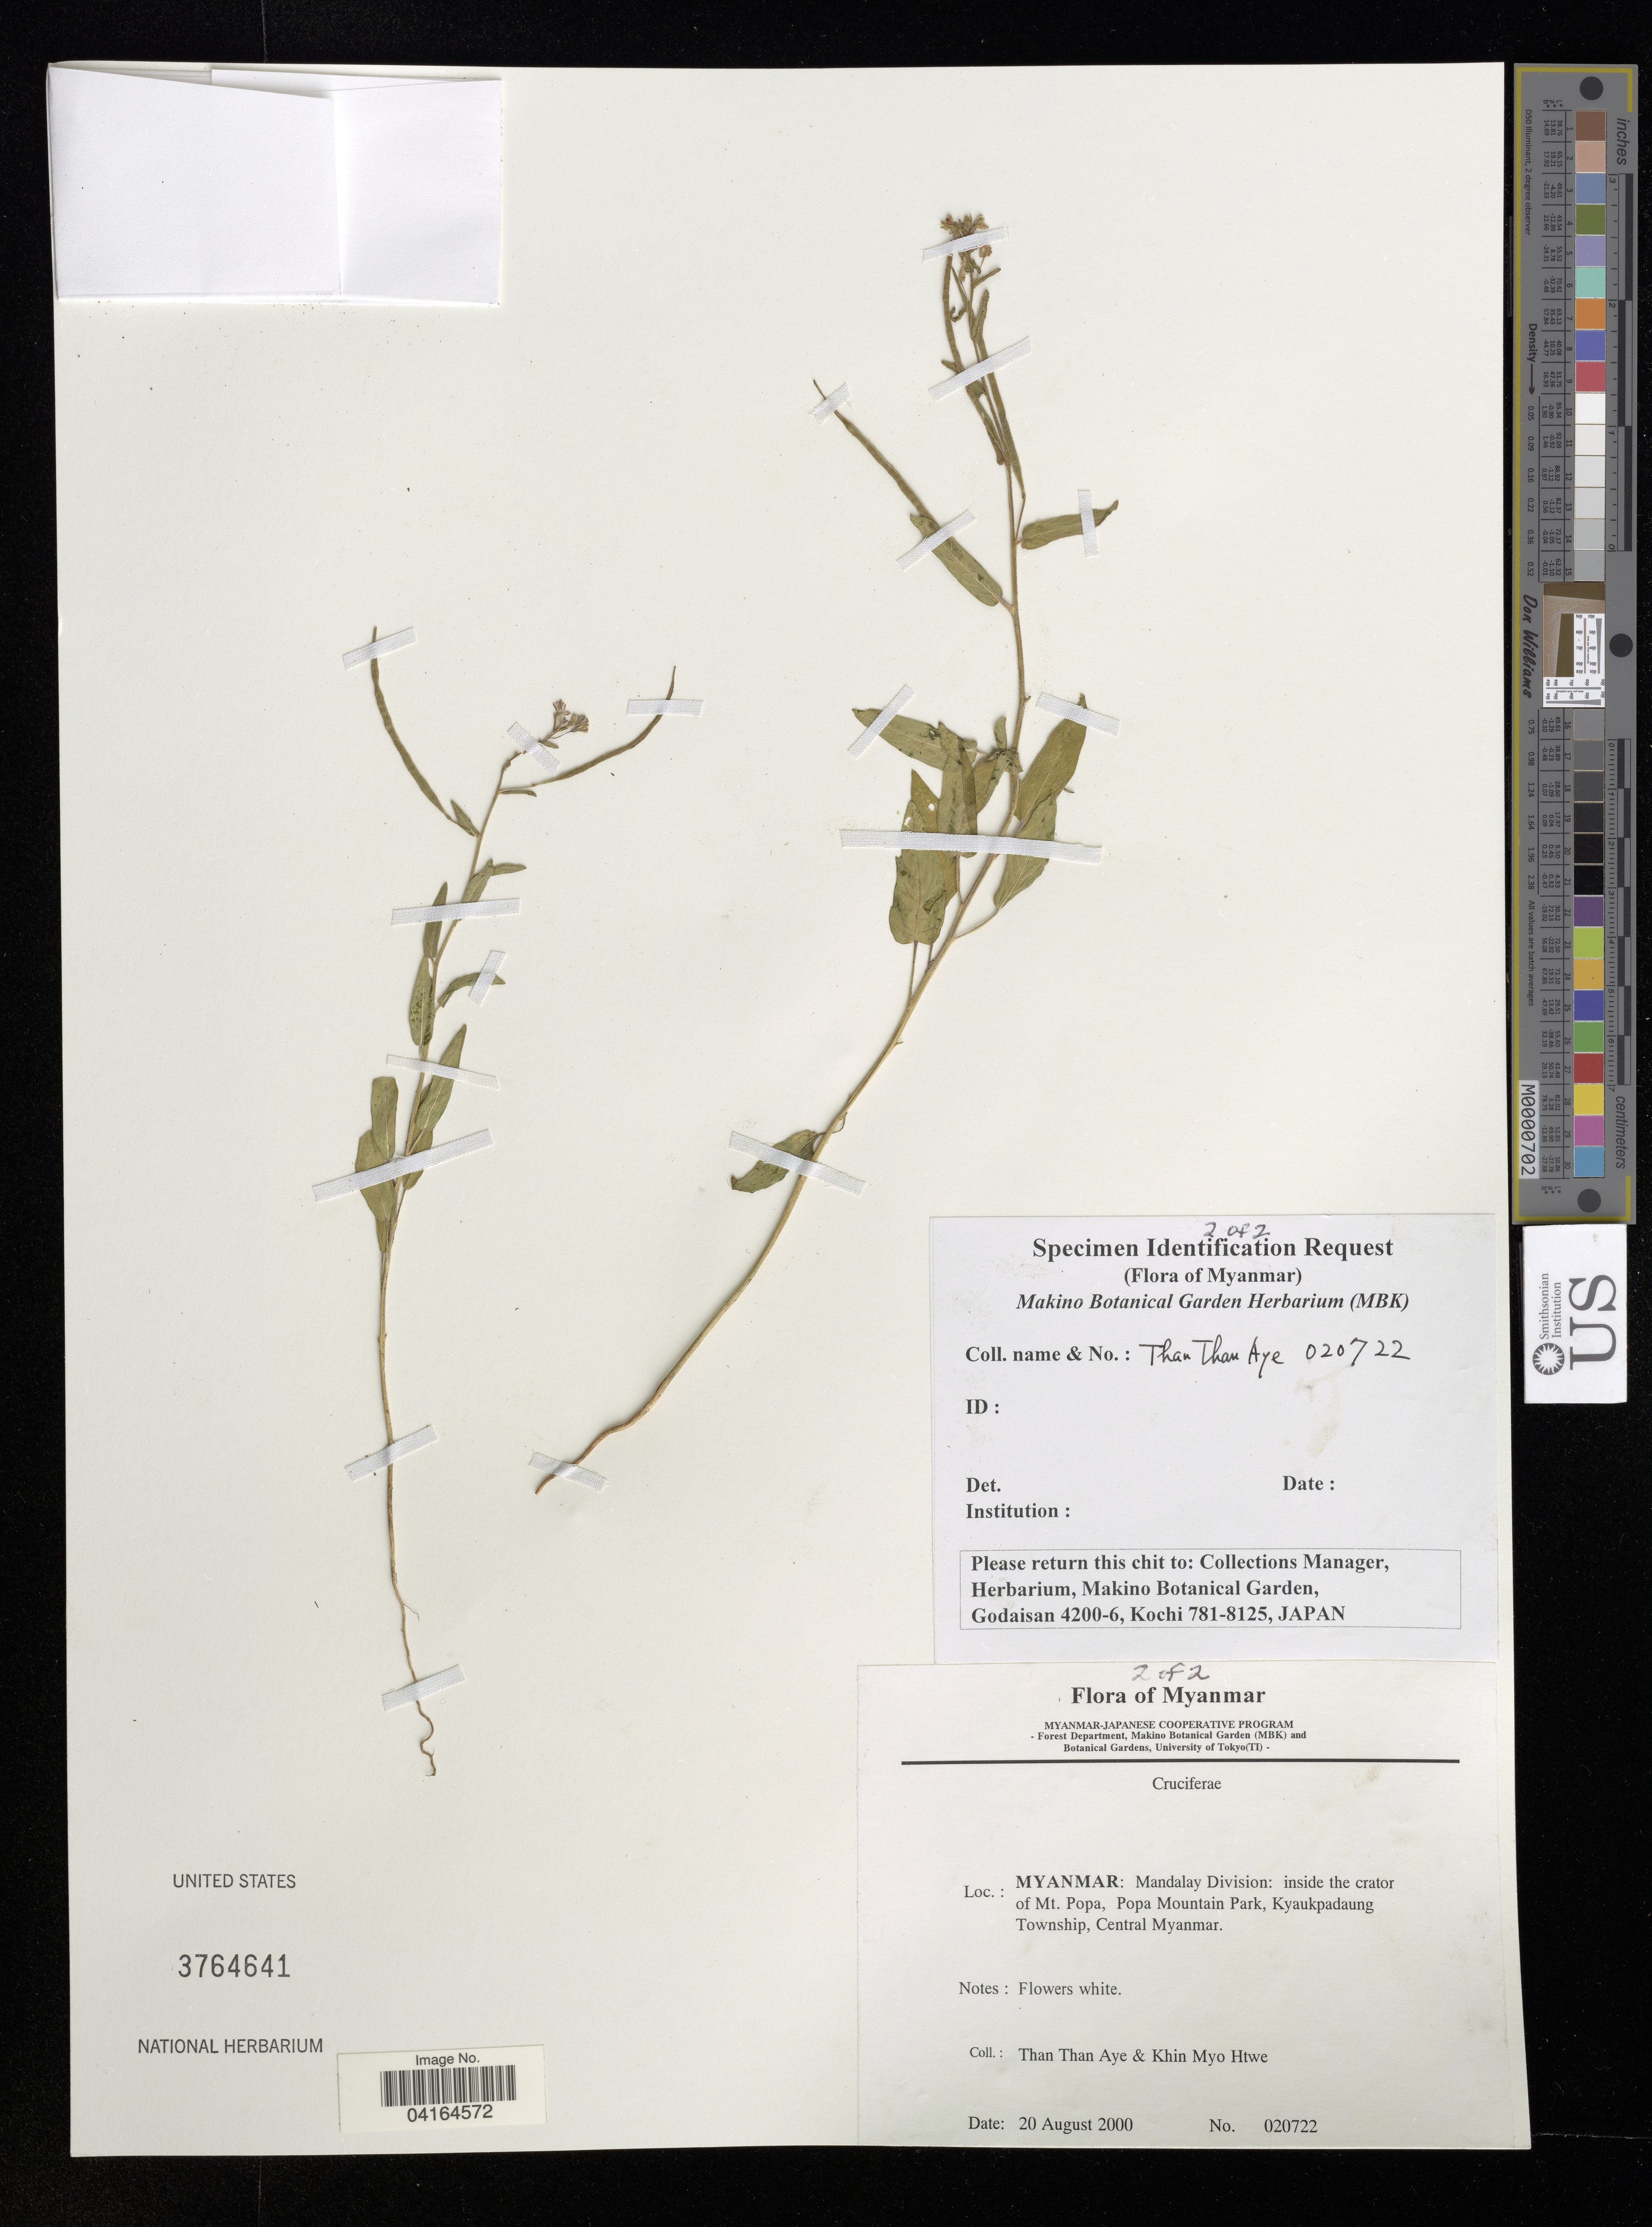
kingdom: Plantae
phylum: Tracheophyta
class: Magnoliopsida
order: Brassicales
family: Brassicaceae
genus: Crucifera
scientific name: Crucifera sp.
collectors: T. Aye & K. Htwe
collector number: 020722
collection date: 2000-08-20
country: Myanmar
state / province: Mandalay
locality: Mandalay Division: inside the crator of Mt. Popa, Popa Mountain Park, Kyaukpadaung Township, Central Myanmar.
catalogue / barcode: US 3764641